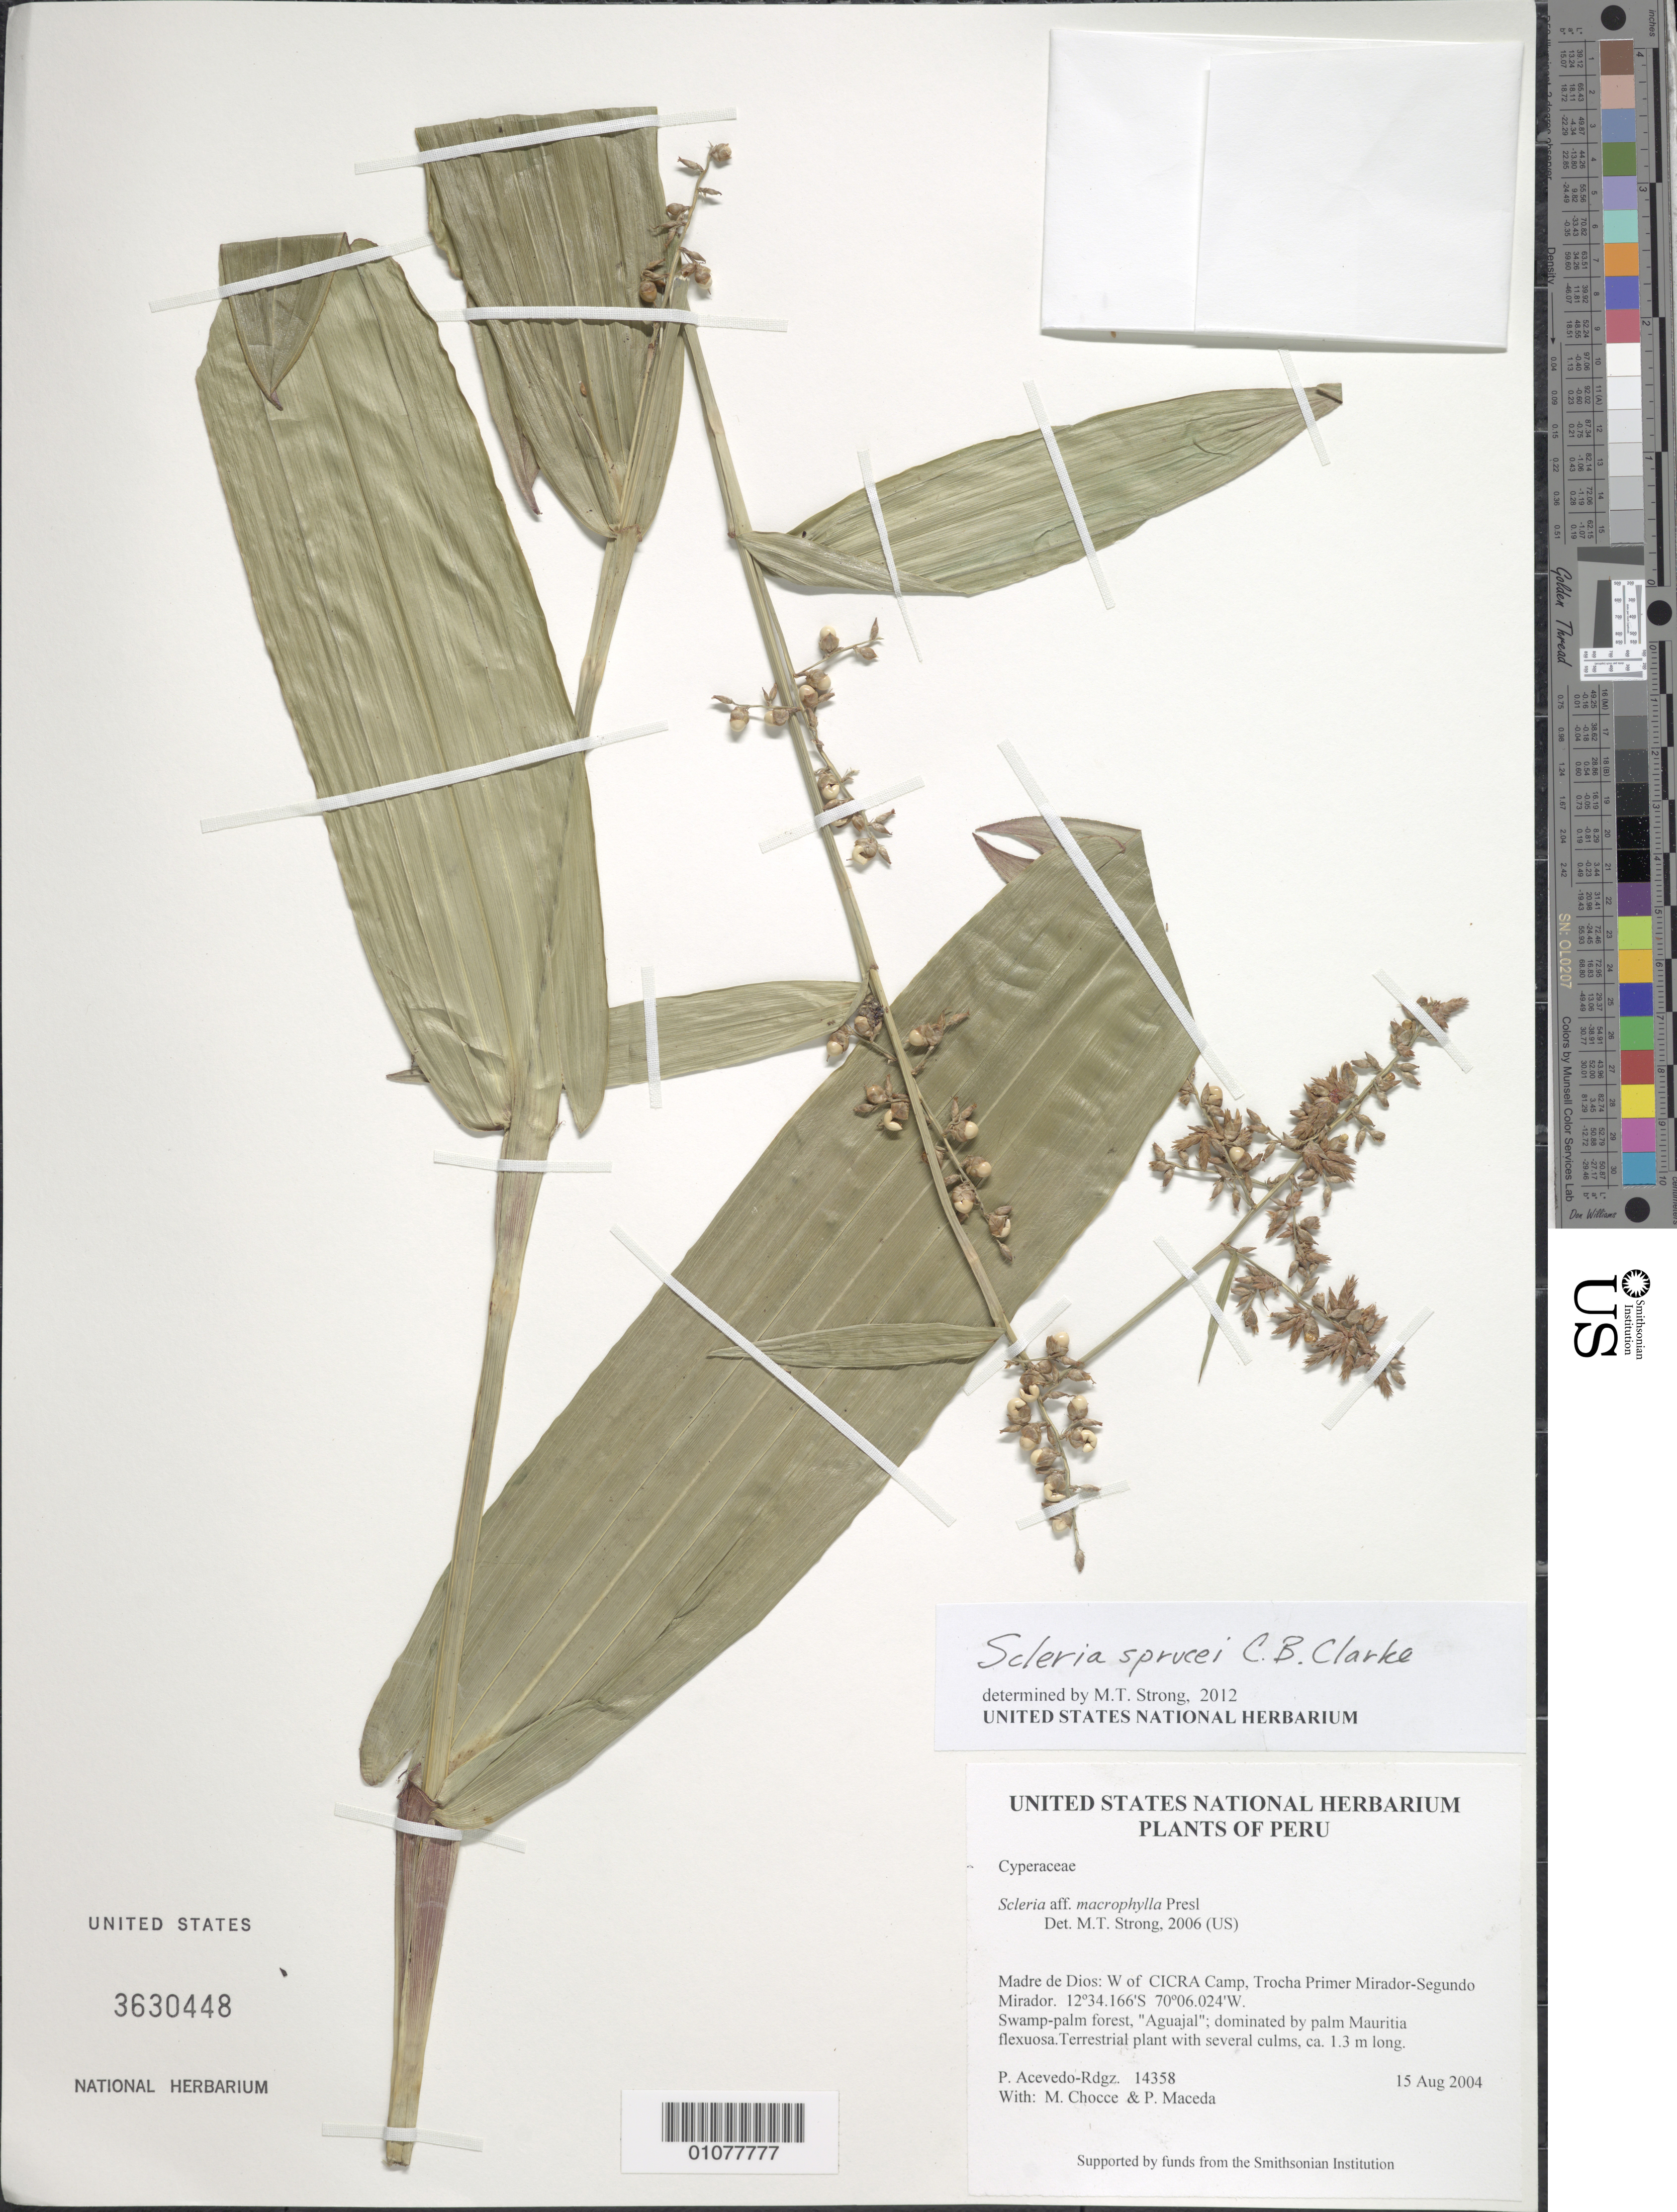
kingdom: Plantae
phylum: Tracheophyta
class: Liliopsida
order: Poales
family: Cyperaceae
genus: Scleria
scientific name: Scleria sprucei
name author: C.B. Clarke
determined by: Strong, M. T., (US), Smithsonian Institution - National Museum of Natural History (UNITED STATES)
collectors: P. Acevedo-Rodr., M. Chocce & P. Maceda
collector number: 14358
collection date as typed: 15 Aug 2004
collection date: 2004-08-15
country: Peru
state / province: Madre de Dios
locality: Madre de Dios: W of CICRA Camp, Trocha Primer Mirador-Segundo Mirador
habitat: Swamp-palm forest, "Aguajal"; dominated by palm Mauritia flexuosa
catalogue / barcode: US 3630448